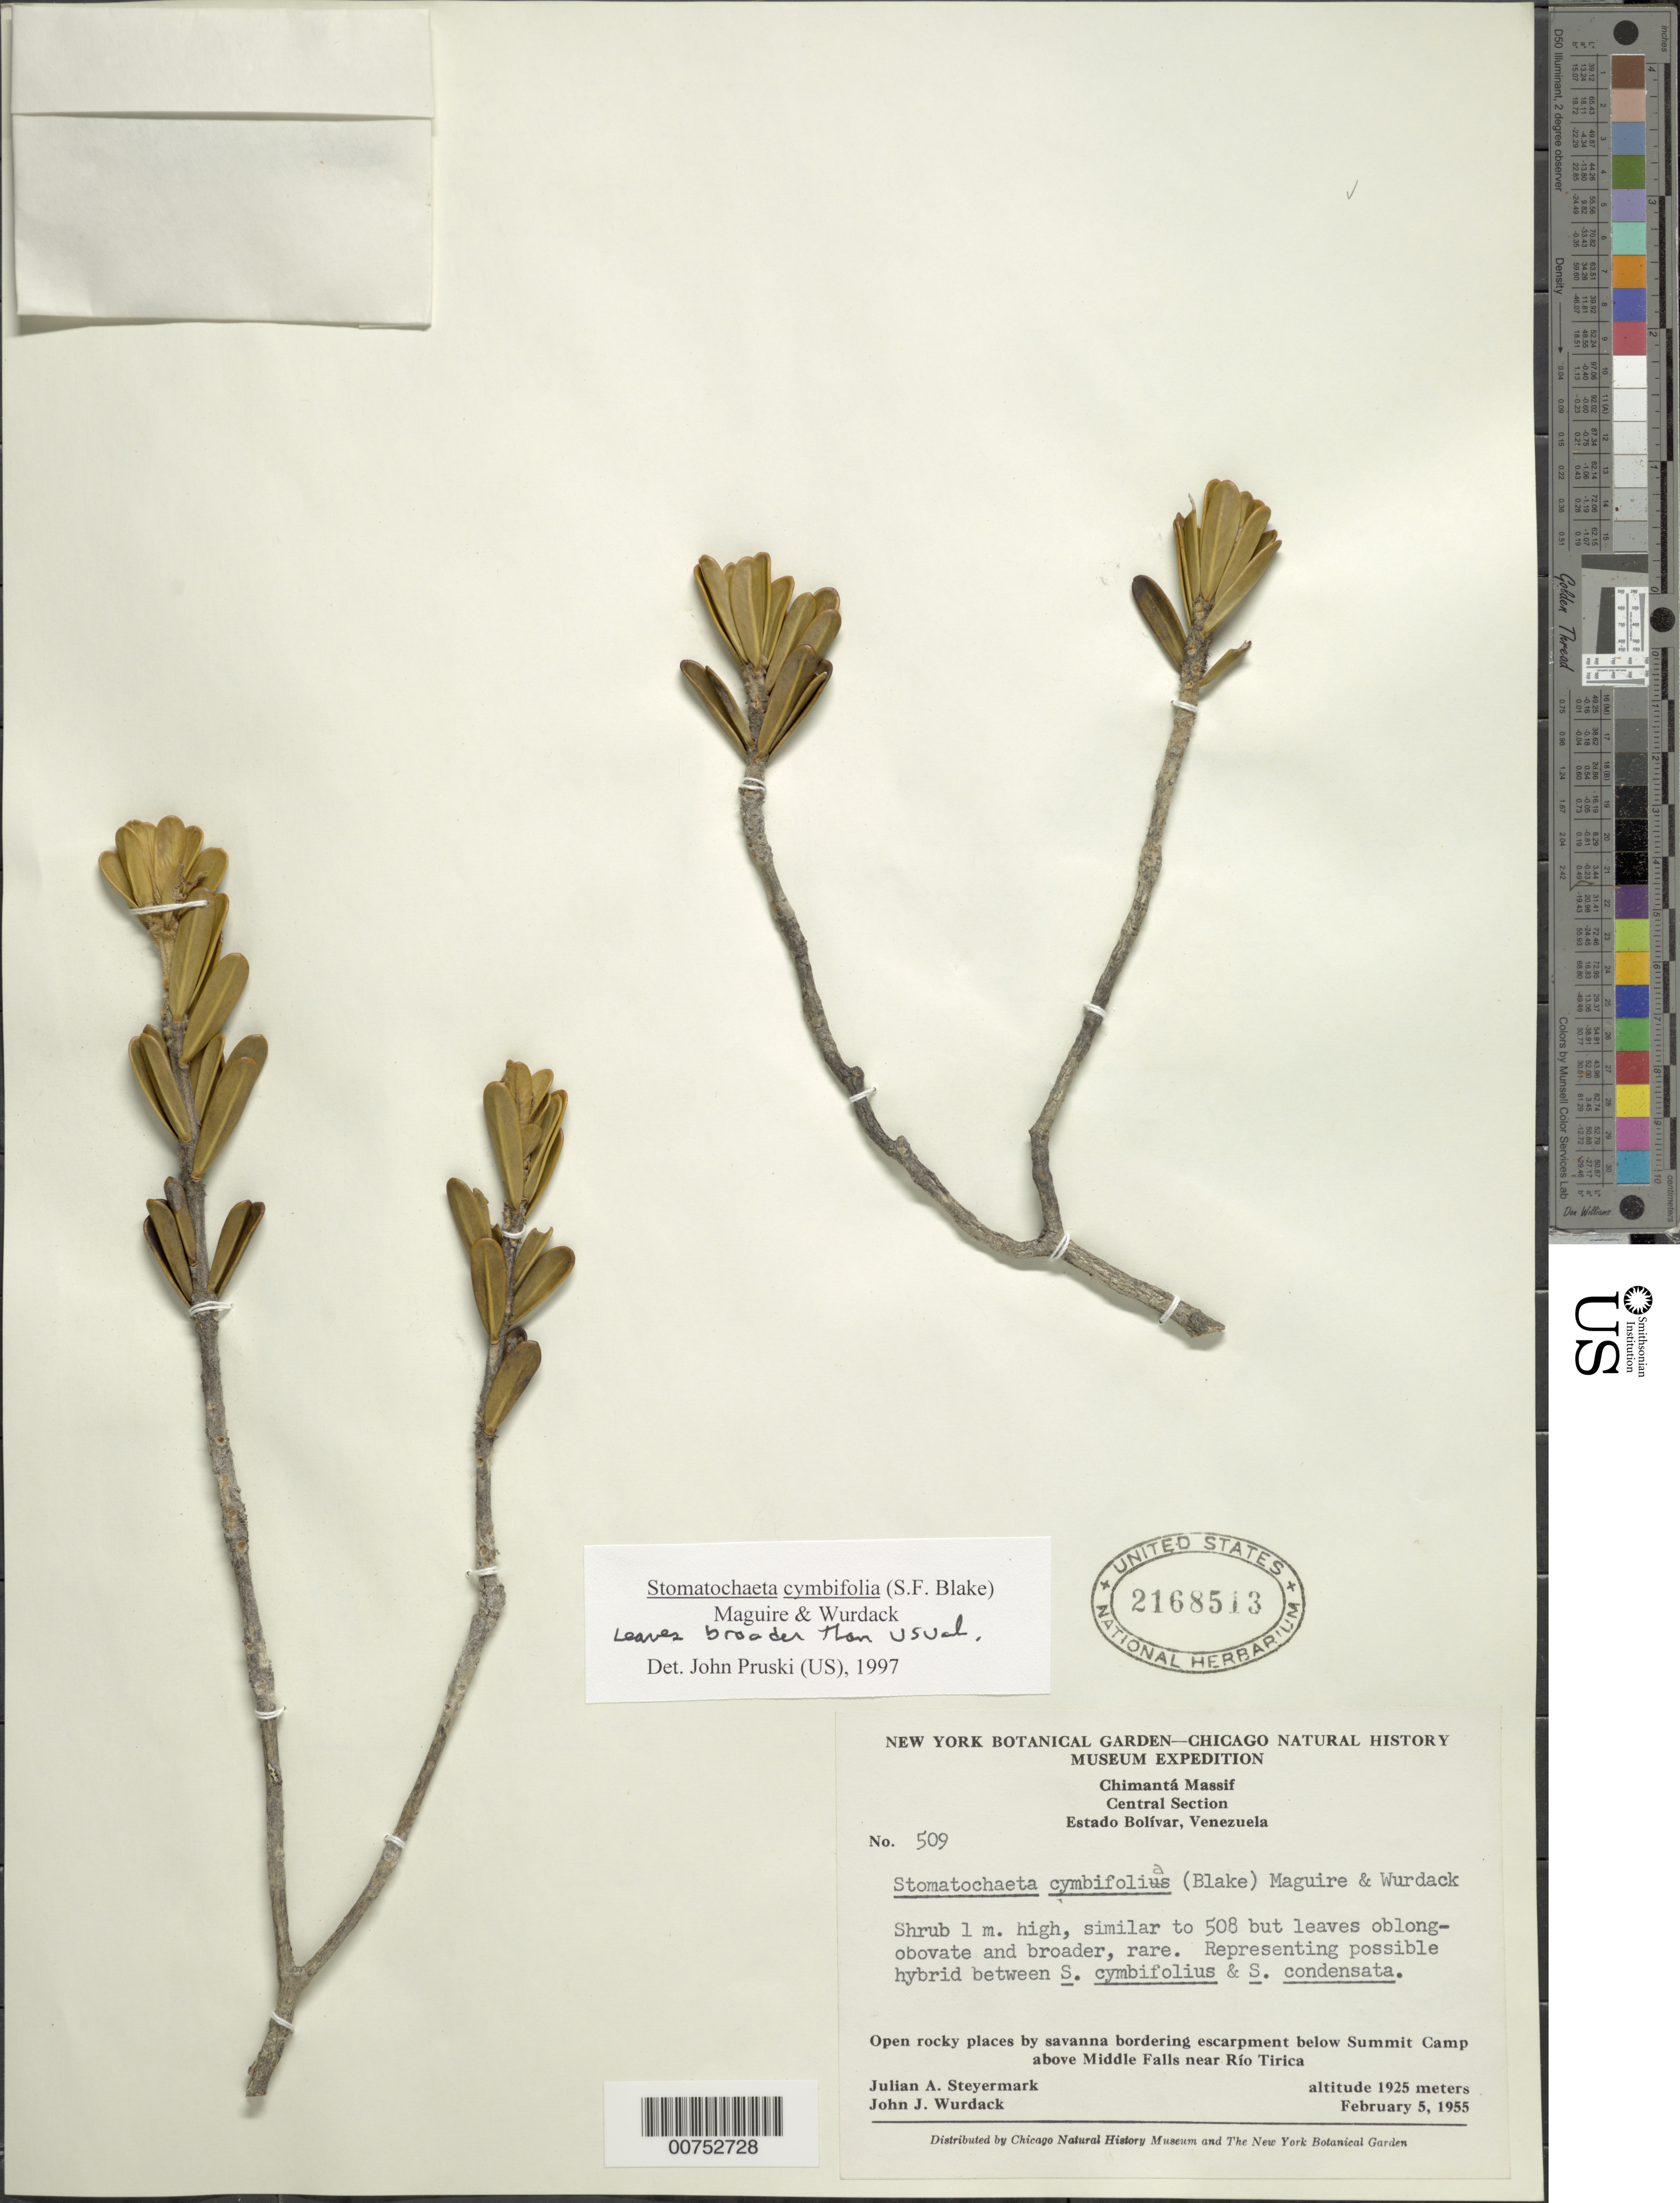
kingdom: Plantae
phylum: Tracheophyta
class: Magnoliopsida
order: Asterales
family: Asteraceae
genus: Stomatochaeta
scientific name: Stomatochaeta cymbifolia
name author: (S.F. Blake) Maguire & Wurdack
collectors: J. Steyermark & J. J. Wurdack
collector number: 509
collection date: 1955-02-05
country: Venezuela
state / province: Bolivar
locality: Chimanta Massif, Central Section, open rocky places by savanna bordering escarpment below Summit Camp above Middle Falls near Rio Tirica.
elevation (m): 1925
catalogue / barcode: US 2168513